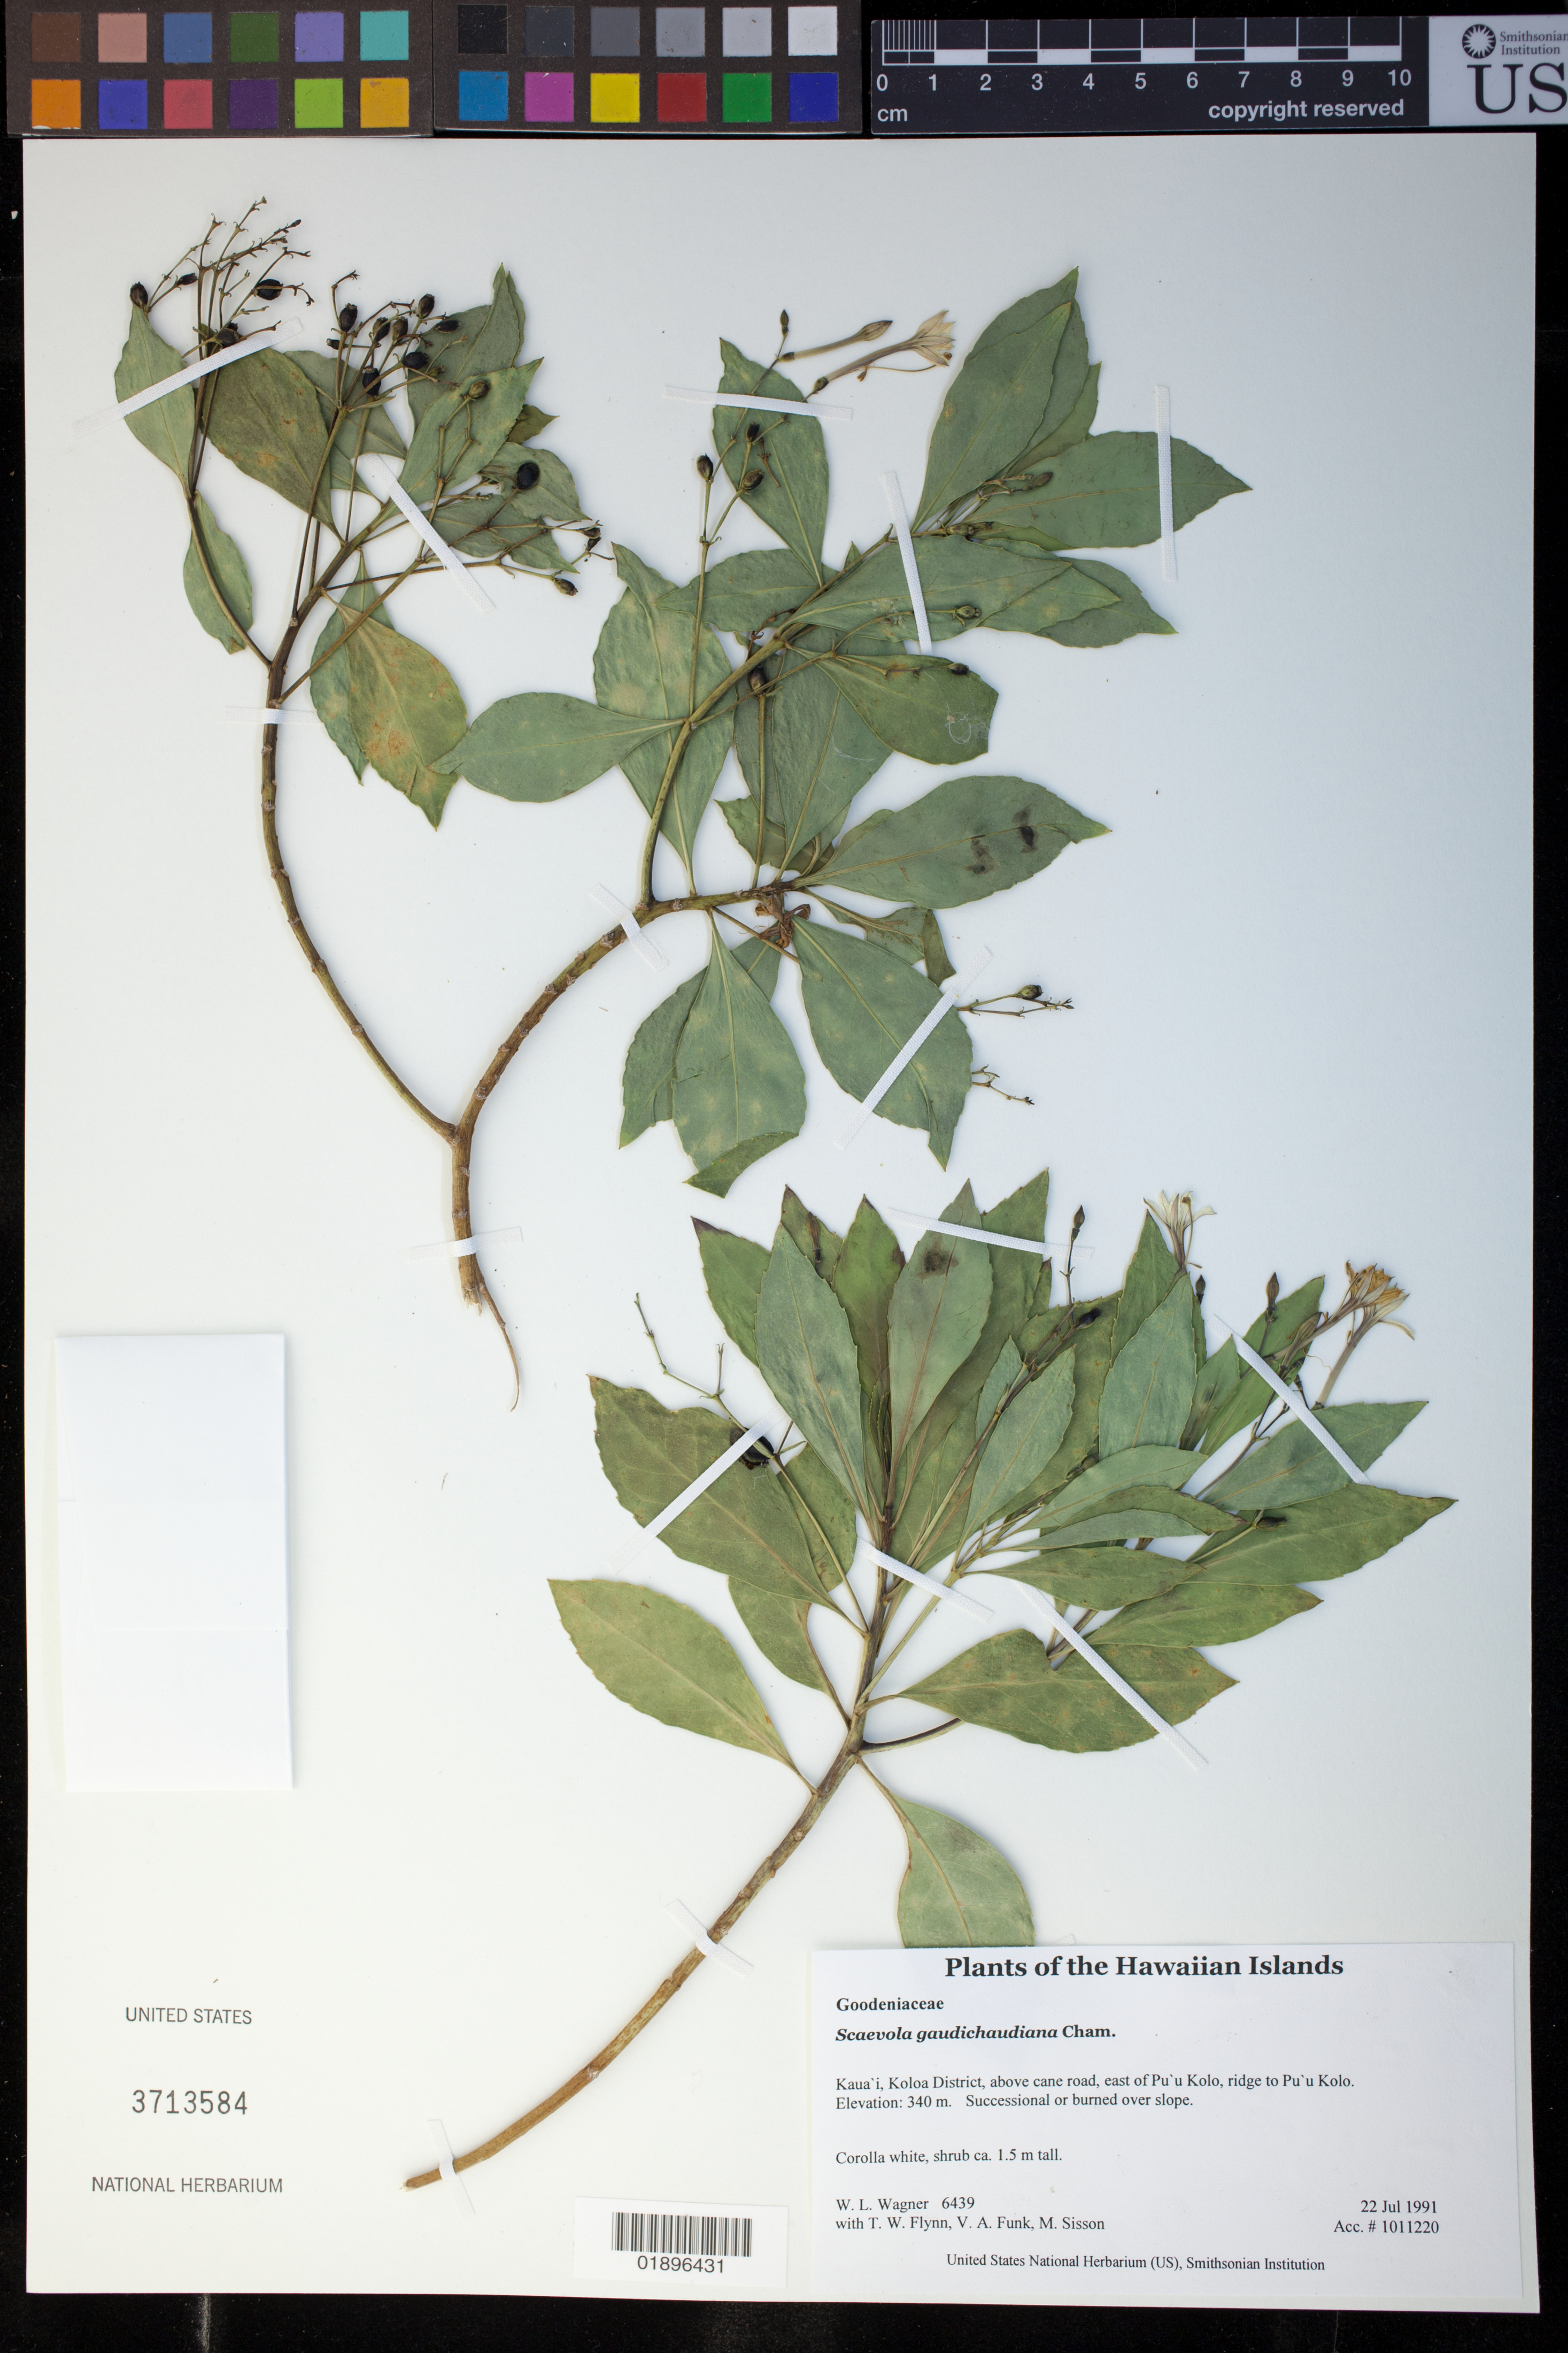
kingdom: Plantae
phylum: Tracheophyta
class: Magnoliopsida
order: Asterales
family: Goodeniaceae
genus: Scaevola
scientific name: Scaevola gaudichaudiana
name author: Cham.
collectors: W. L. Wagner, T. W. Flynn, V. Funk & M. Sisson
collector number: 6439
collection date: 1991-07-22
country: United States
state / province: Hawaii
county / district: Kaui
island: Kaua'i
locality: Koloa District, above cane road, east of Pu'u Kolo, ridge to Pu'u Kolo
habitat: Successional or burned over slope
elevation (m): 340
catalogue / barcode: US 3713584